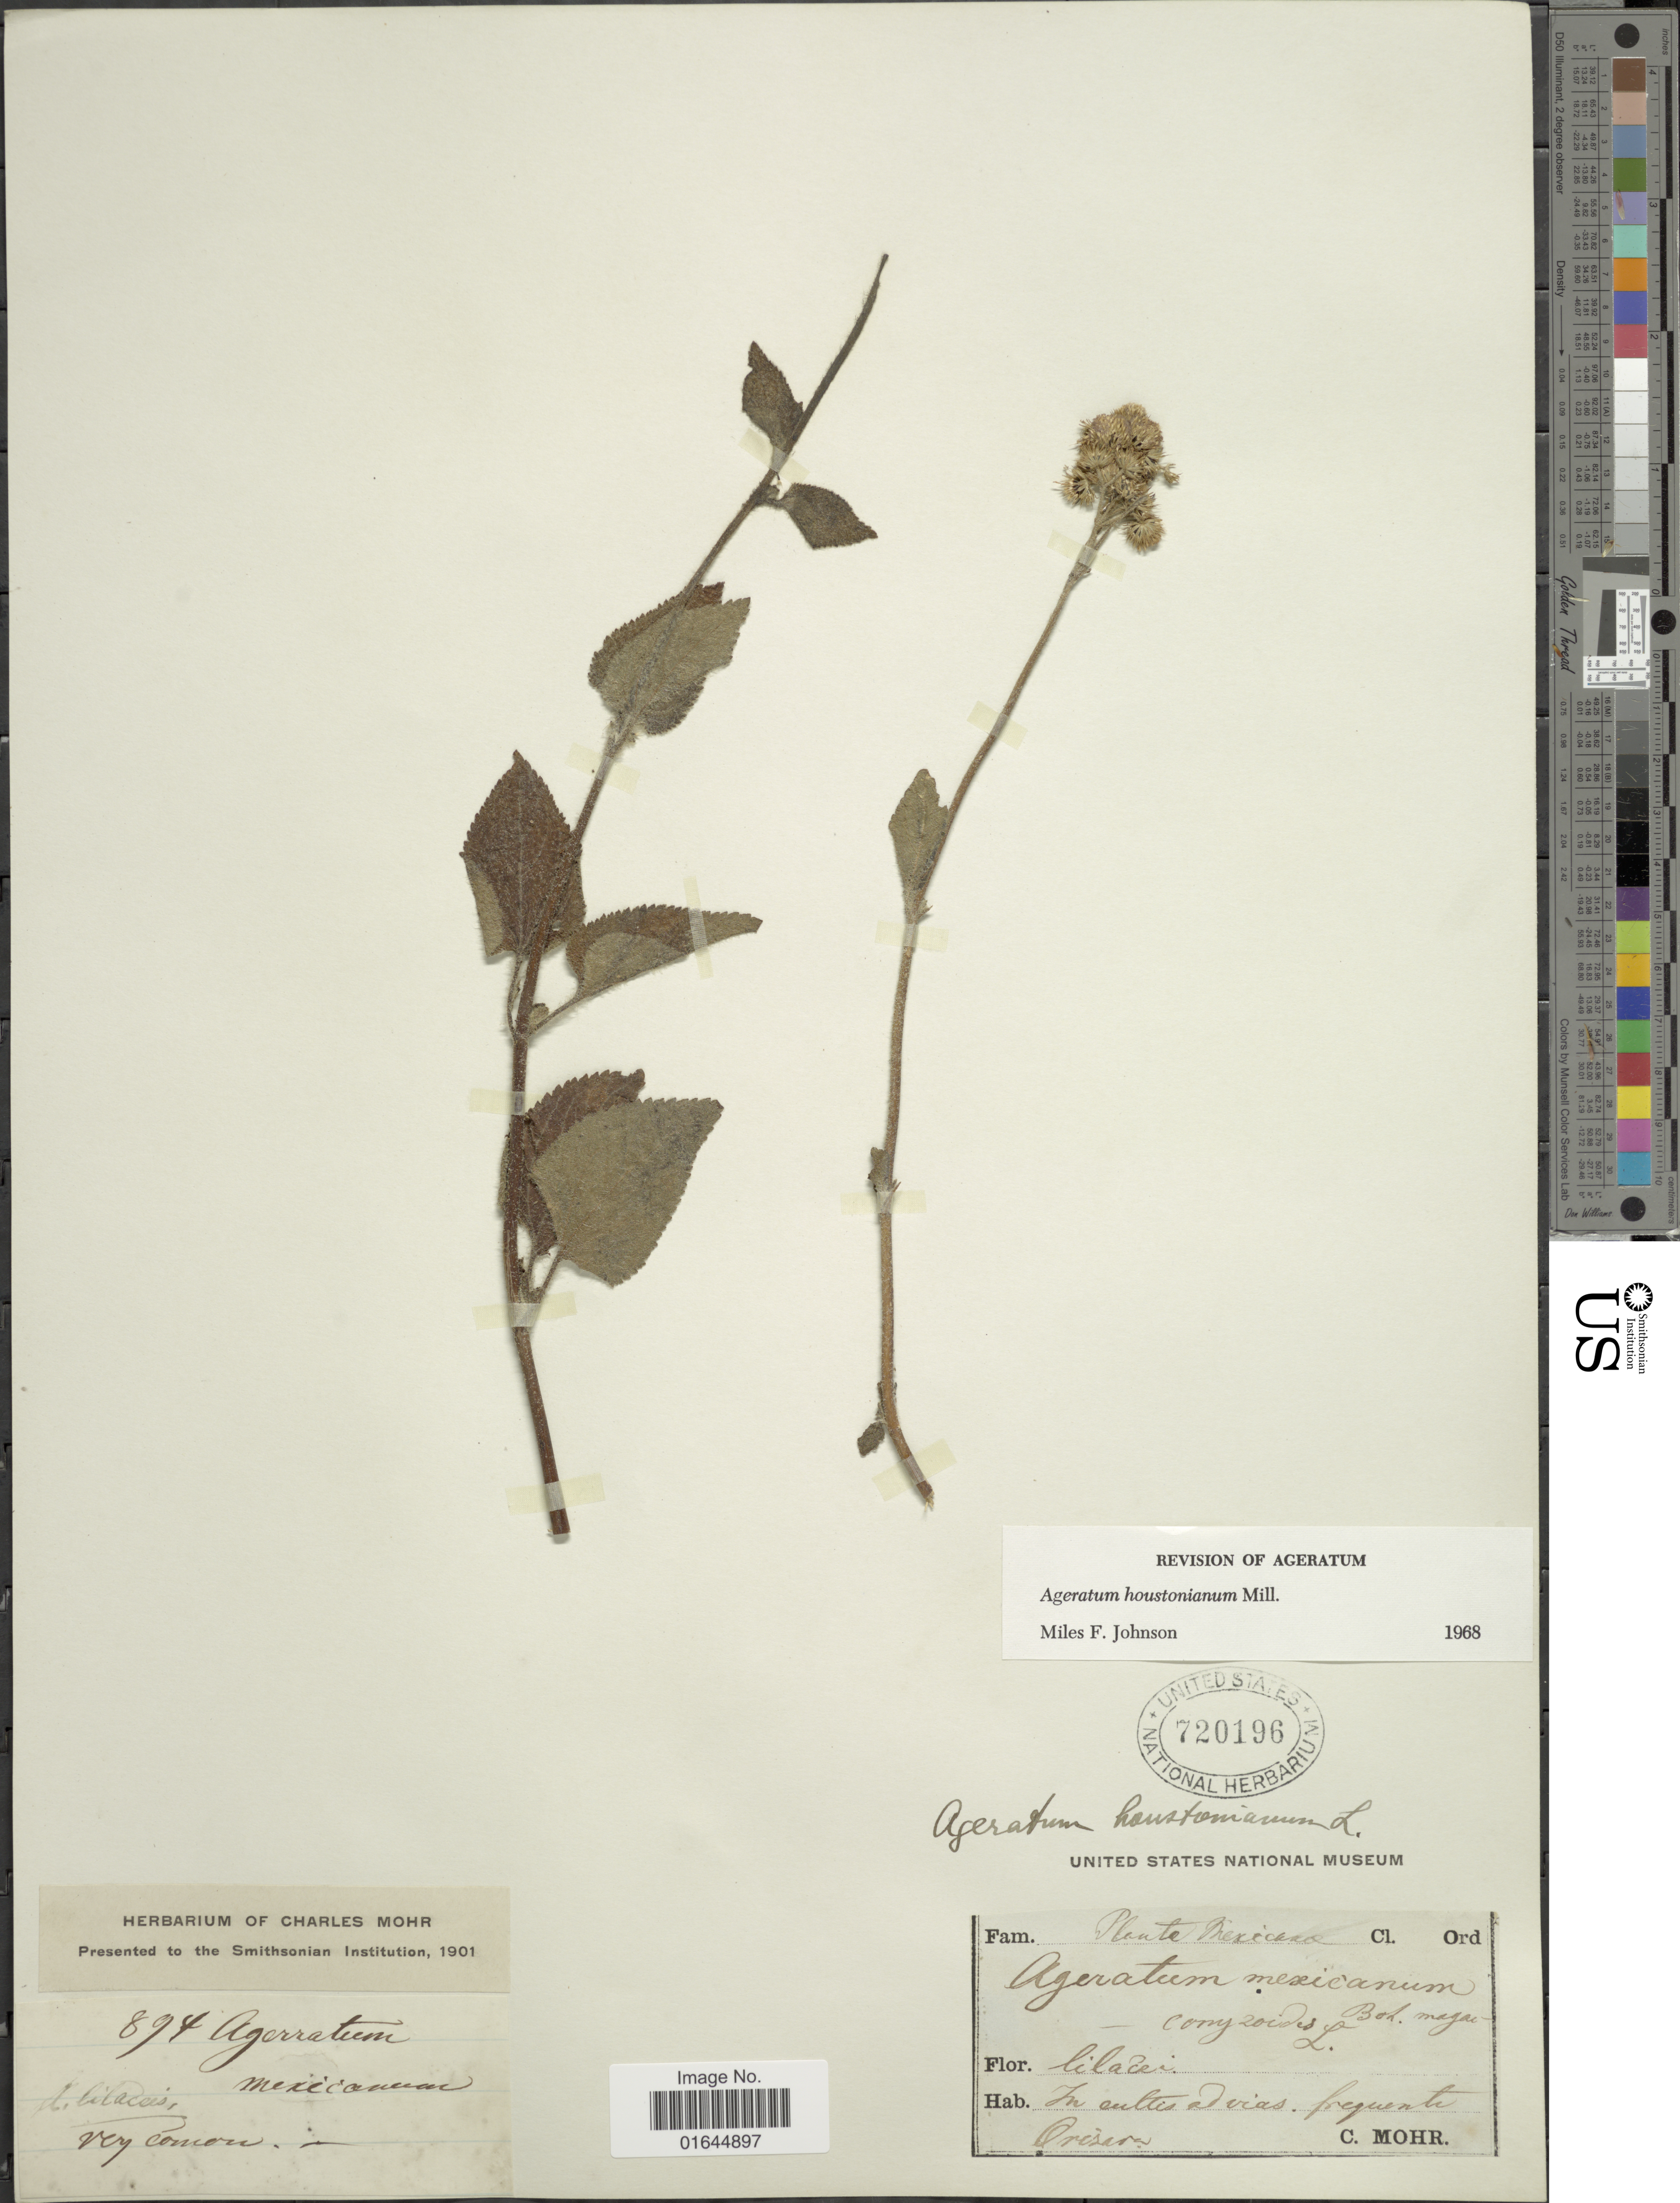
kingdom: Plantae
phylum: Tracheophyta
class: Magnoliopsida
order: Asterales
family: Asteraceae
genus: Ageratum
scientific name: Ageratum houstonianum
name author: Mill.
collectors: C. T. Mohr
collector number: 894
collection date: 1901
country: Mexico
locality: Orizaba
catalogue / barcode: US 720196